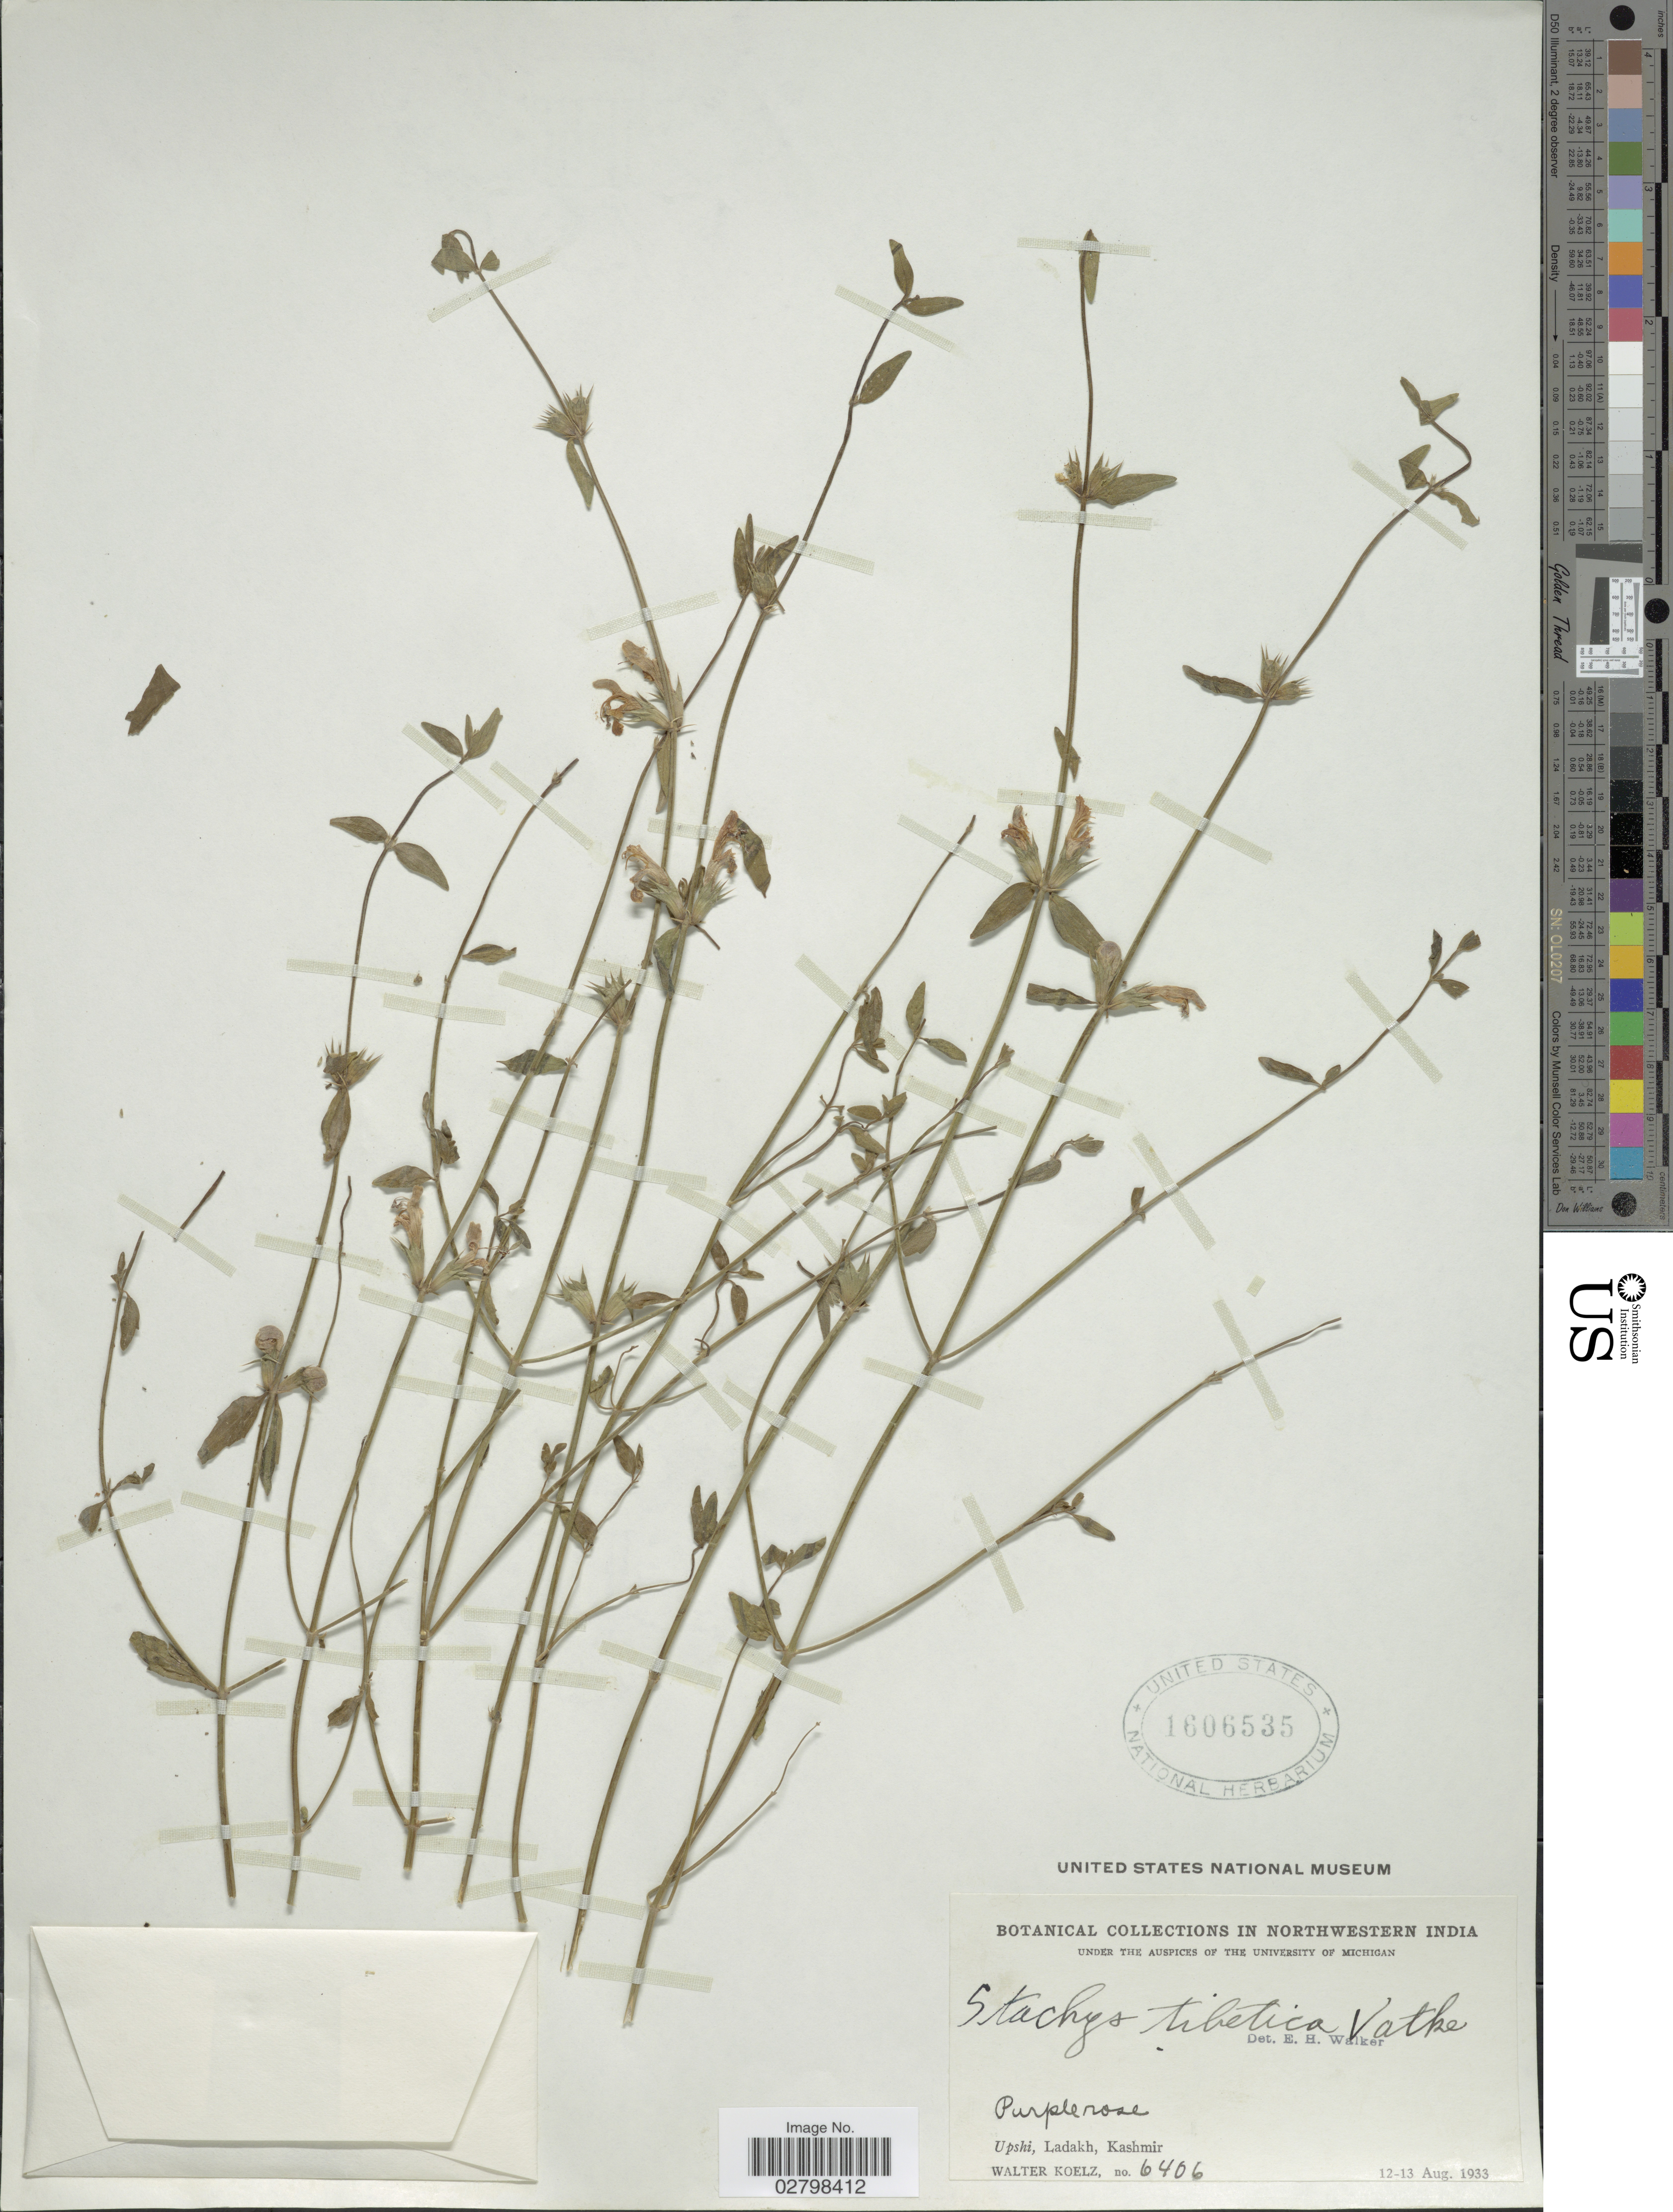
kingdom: Plantae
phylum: Tracheophyta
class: Magnoliopsida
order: Lamiales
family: Lamiaceae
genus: Stachys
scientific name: Stachys tibetica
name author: Vatke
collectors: W. N. Koelz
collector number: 6406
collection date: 1933-08-12/1933-08-13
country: India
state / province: Jammu and Kashmir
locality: In northwestern India. Upshi, Ladakh, Kashmir.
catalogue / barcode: US 1606535